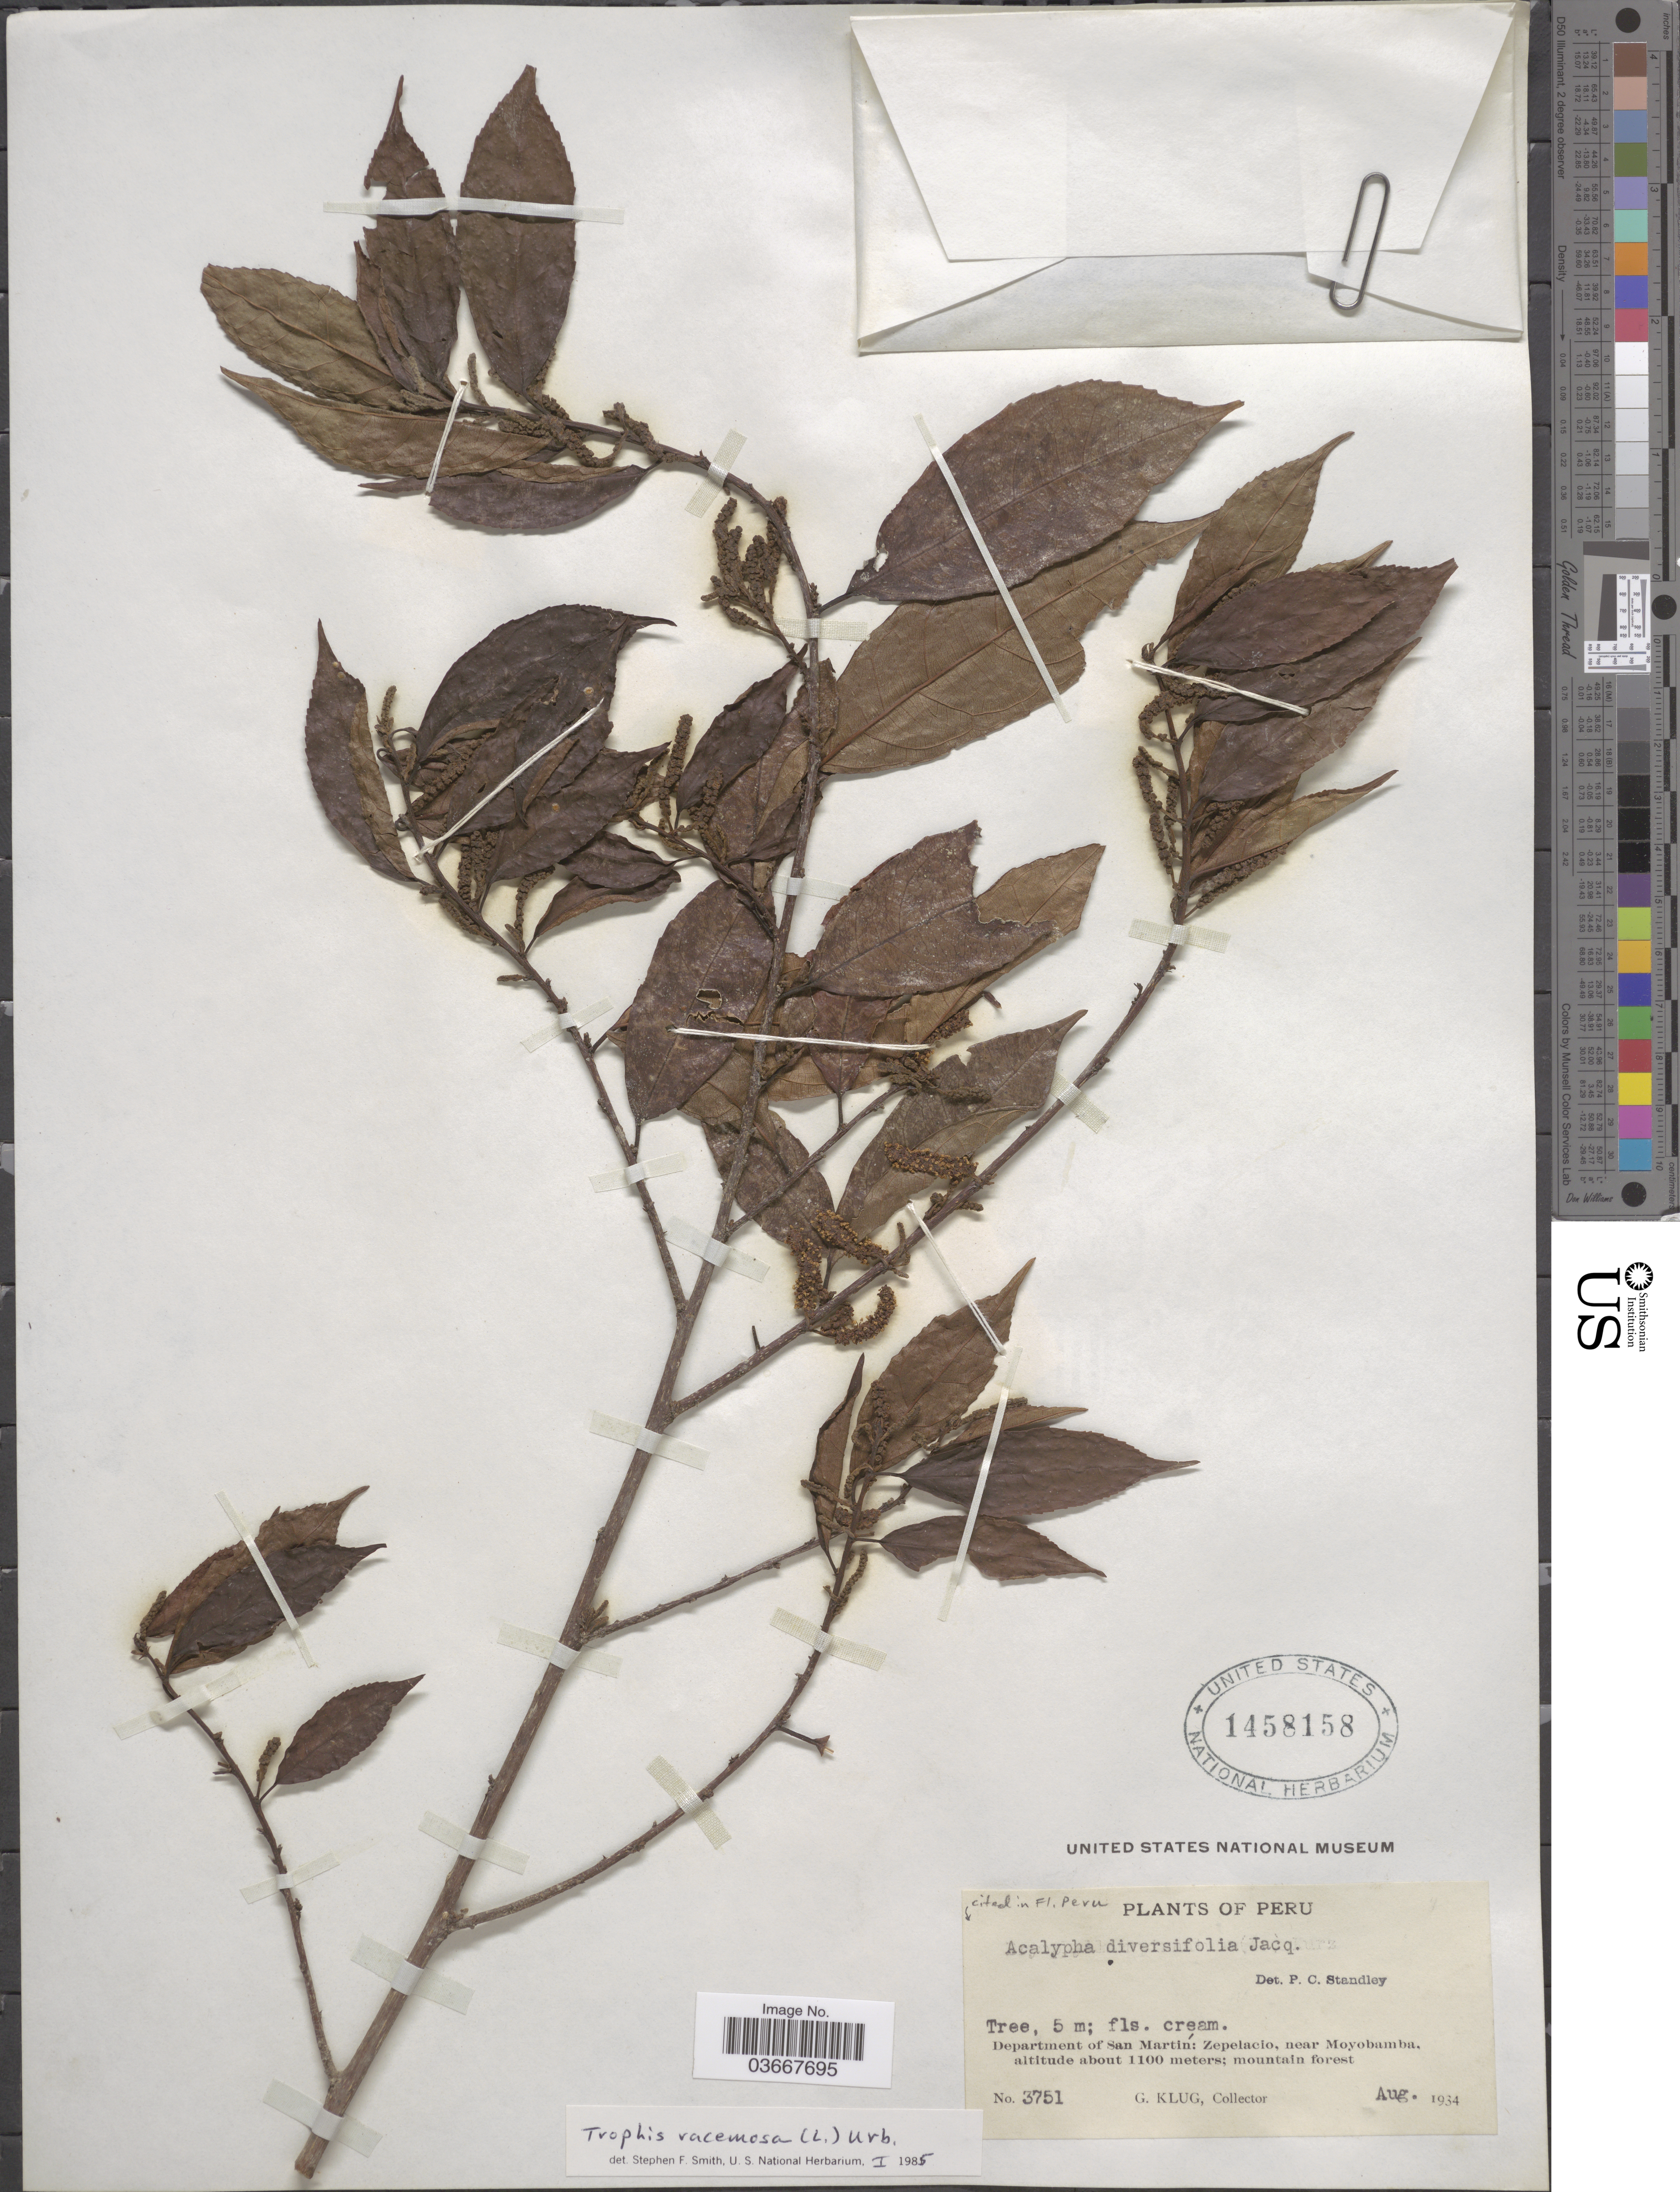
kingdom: Plantae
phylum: Tracheophyta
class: Magnoliopsida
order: Rosales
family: Moraceae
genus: Trophis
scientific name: Trophis racemosa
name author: (L.) Urb.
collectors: G. Klug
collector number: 3751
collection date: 1934-08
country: Peru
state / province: San Martín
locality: Department of San Martín: Zepelacio, near Moyobamba.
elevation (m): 1100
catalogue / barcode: US 1458158